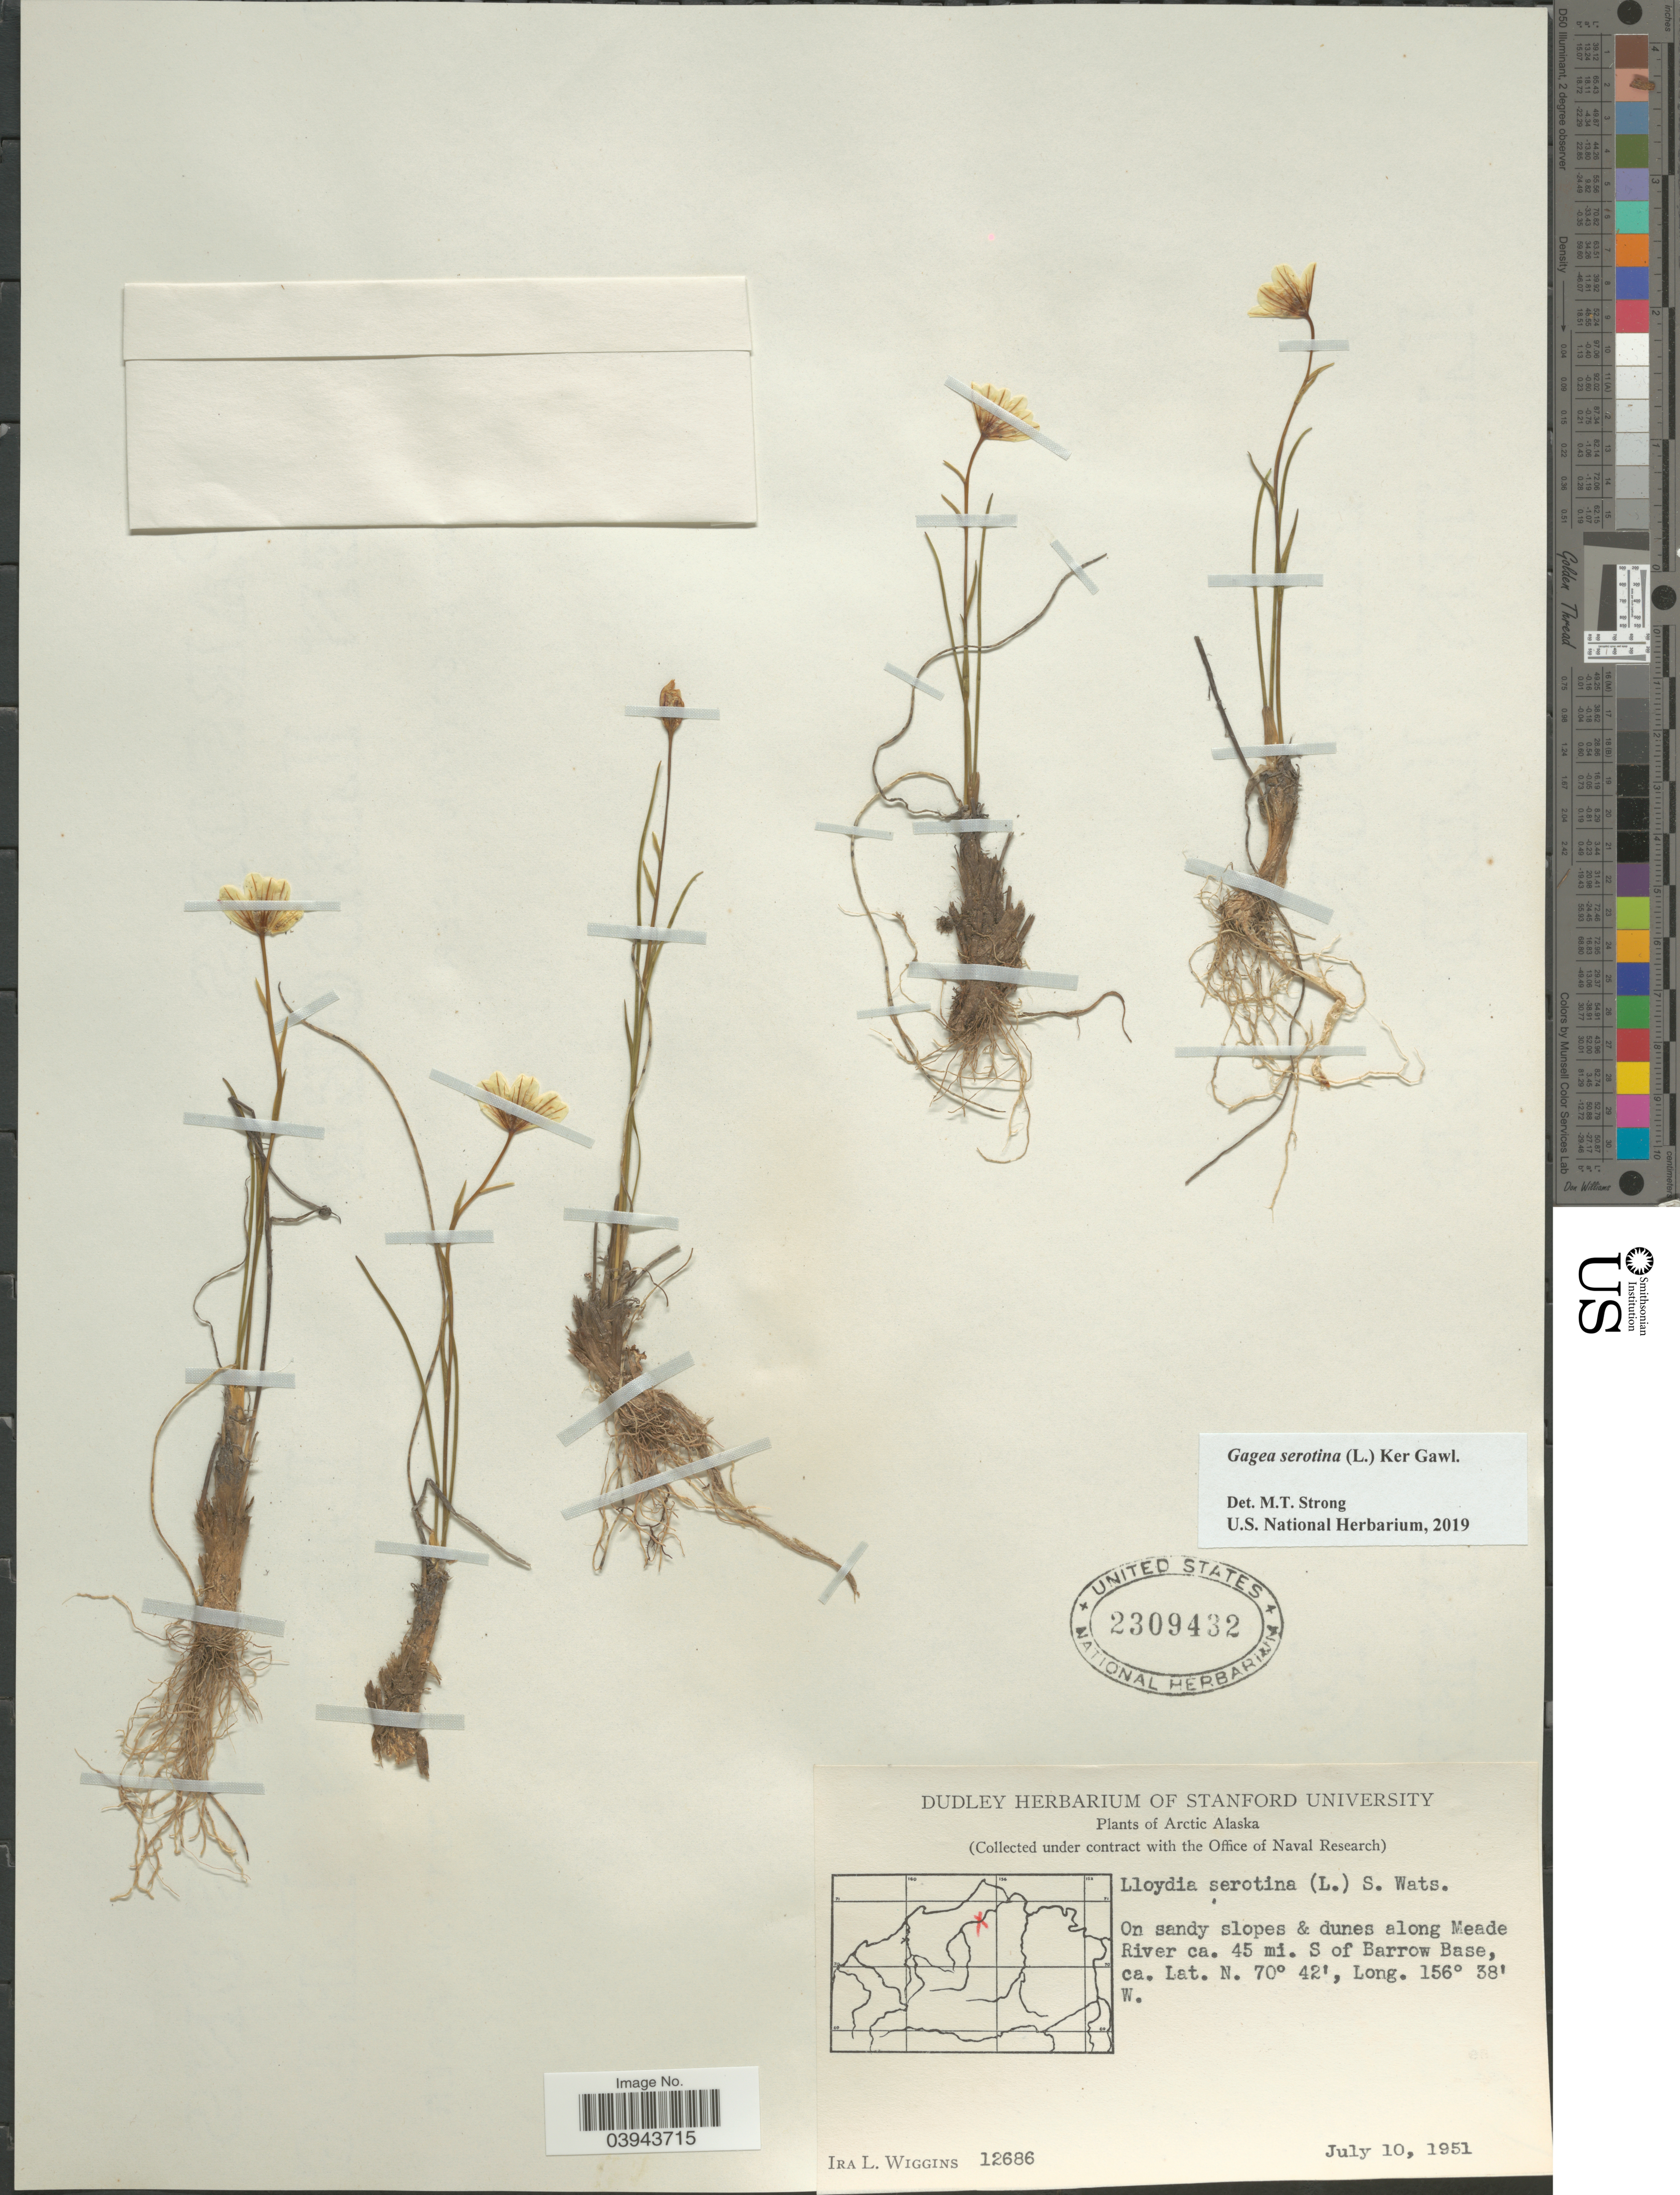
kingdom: Plantae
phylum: Tracheophyta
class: Liliopsida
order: Liliales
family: Liliaceae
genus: Lloydia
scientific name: Lloydia serotina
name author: (L.) Salisb. ex Rchb.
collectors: I. L. Wiggins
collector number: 12686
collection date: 1951-07-10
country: United States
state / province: Alaska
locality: Arctic Alaska. Along Meade River ca. 45 mi. S of Barrow Base.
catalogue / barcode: US 2309432